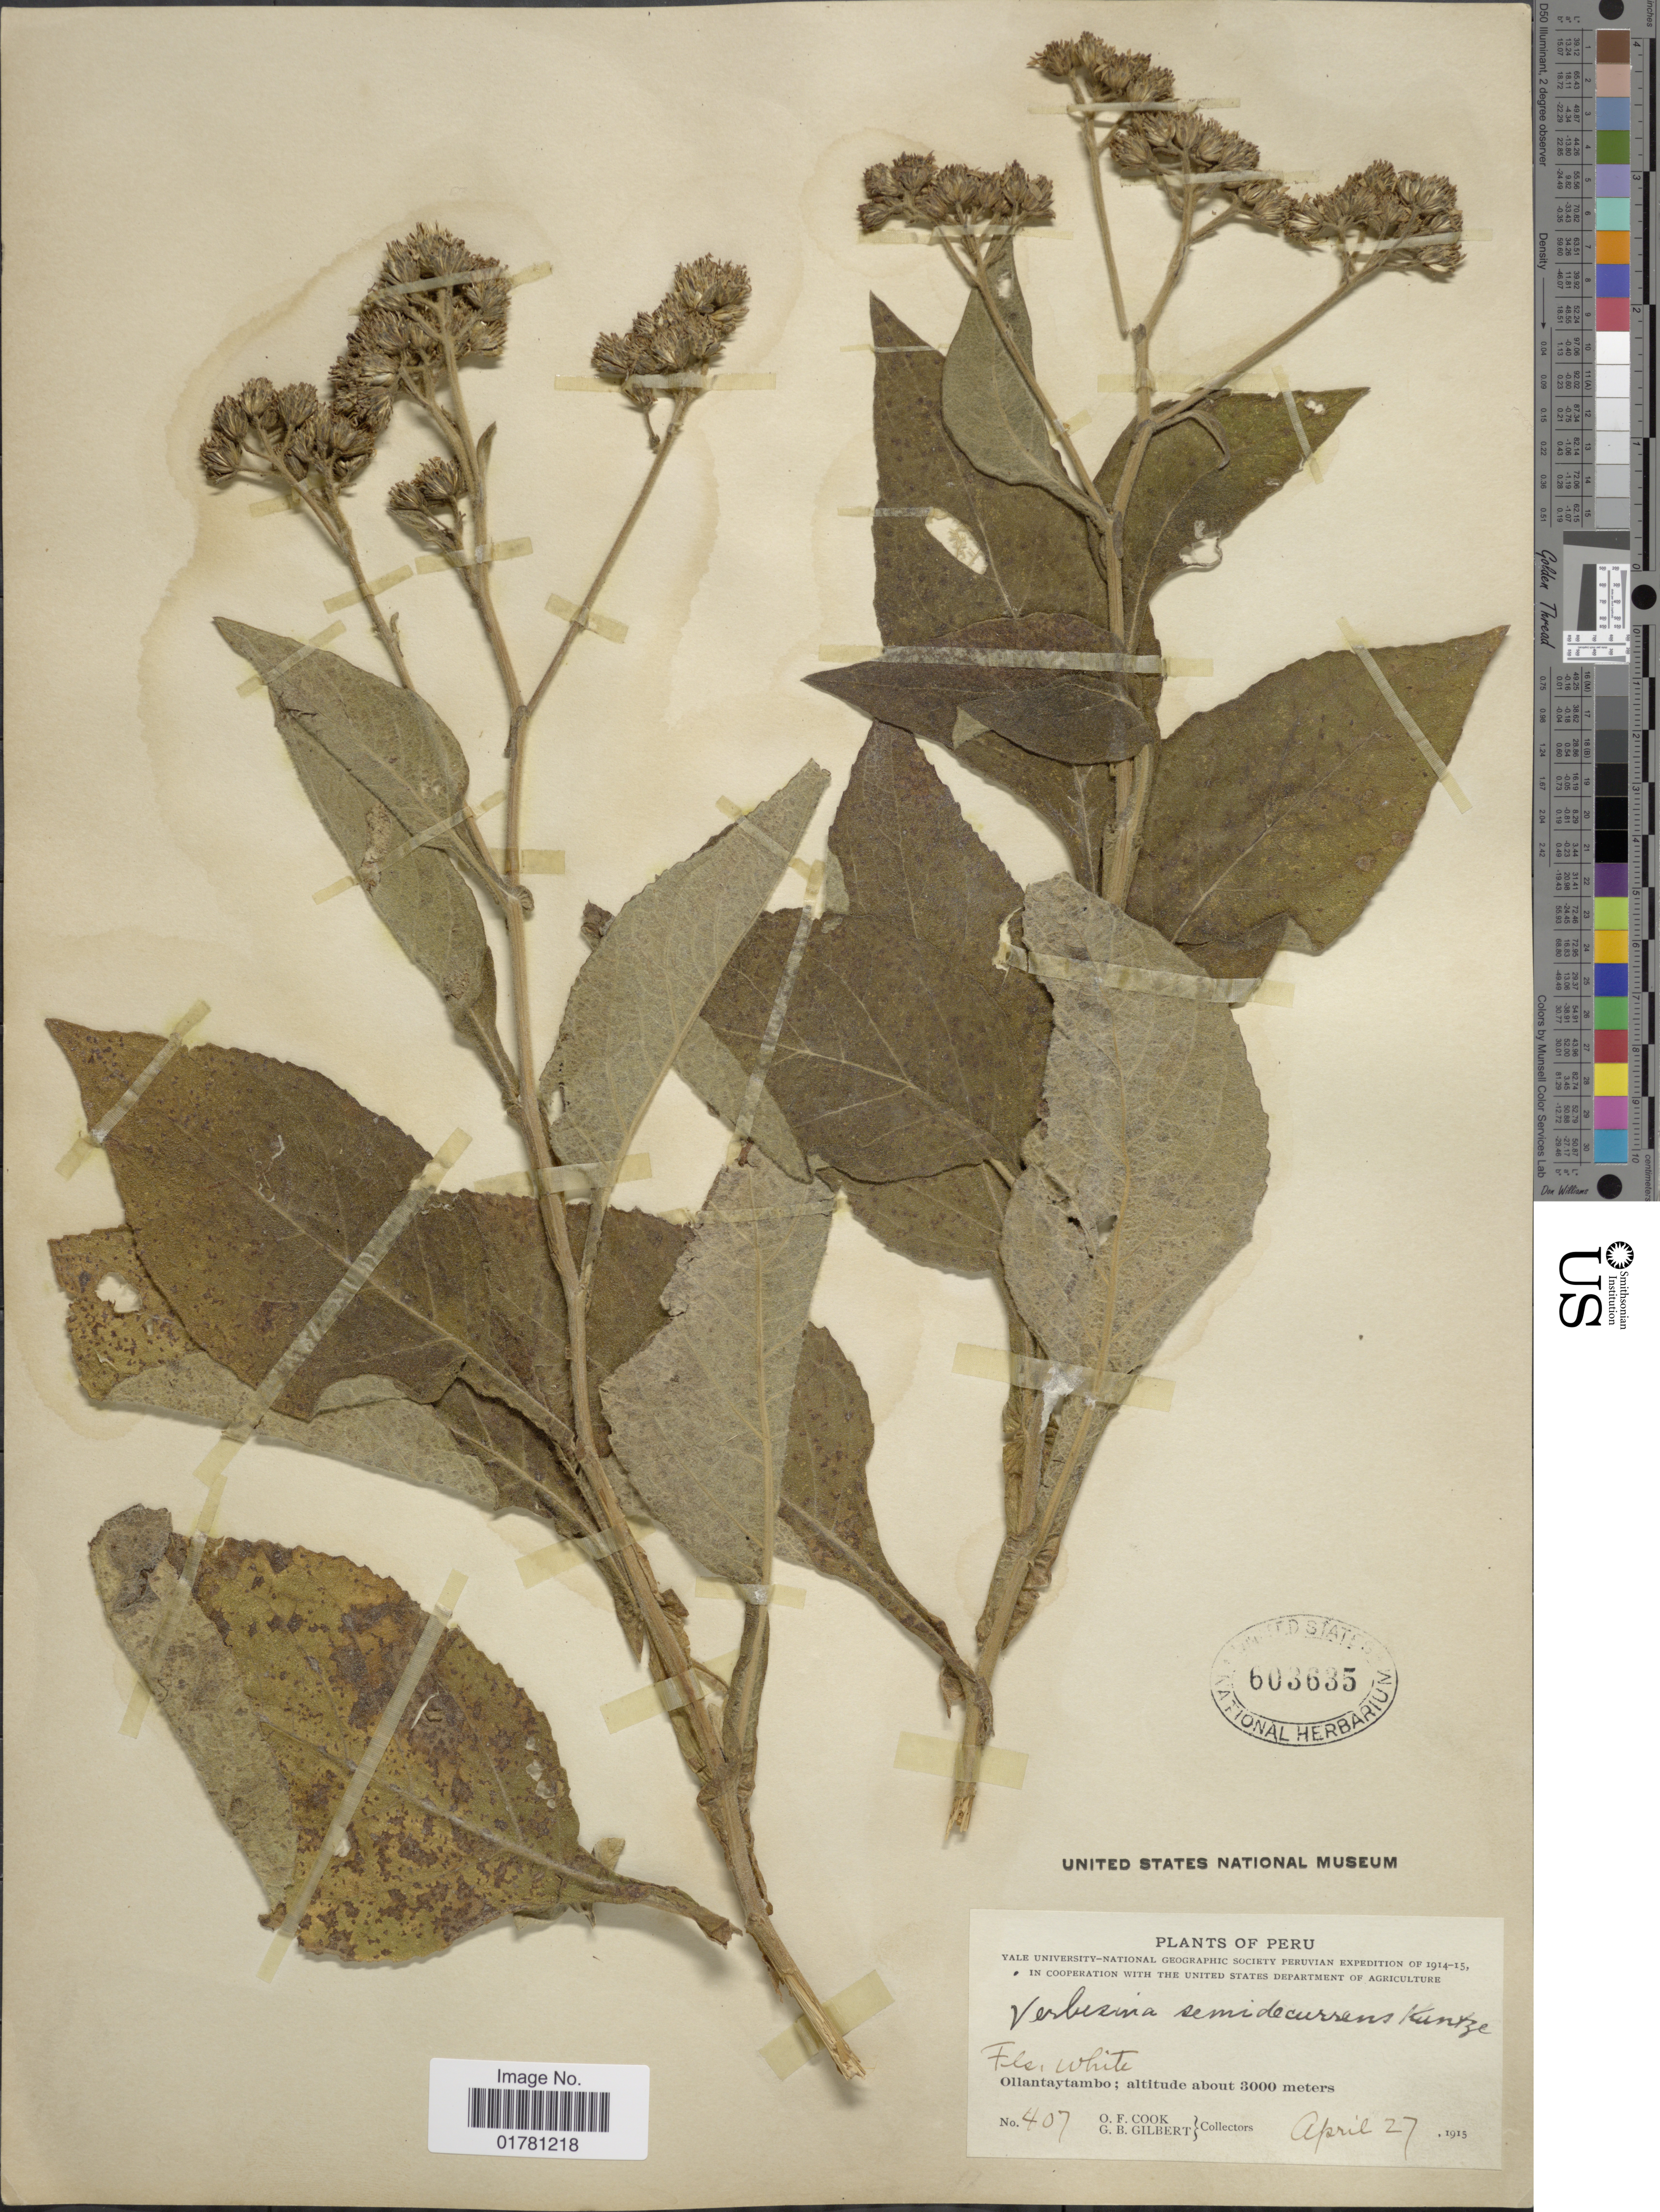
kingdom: Plantae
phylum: Tracheophyta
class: Magnoliopsida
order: Asterales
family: Asteraceae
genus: Verbesina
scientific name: Verbesina semidecurrens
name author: Kuntze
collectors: O. F. Cook & G. B. Gilbert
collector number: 407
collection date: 1915-04-27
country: Peru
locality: Ollantaytambo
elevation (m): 3000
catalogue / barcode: US 603635